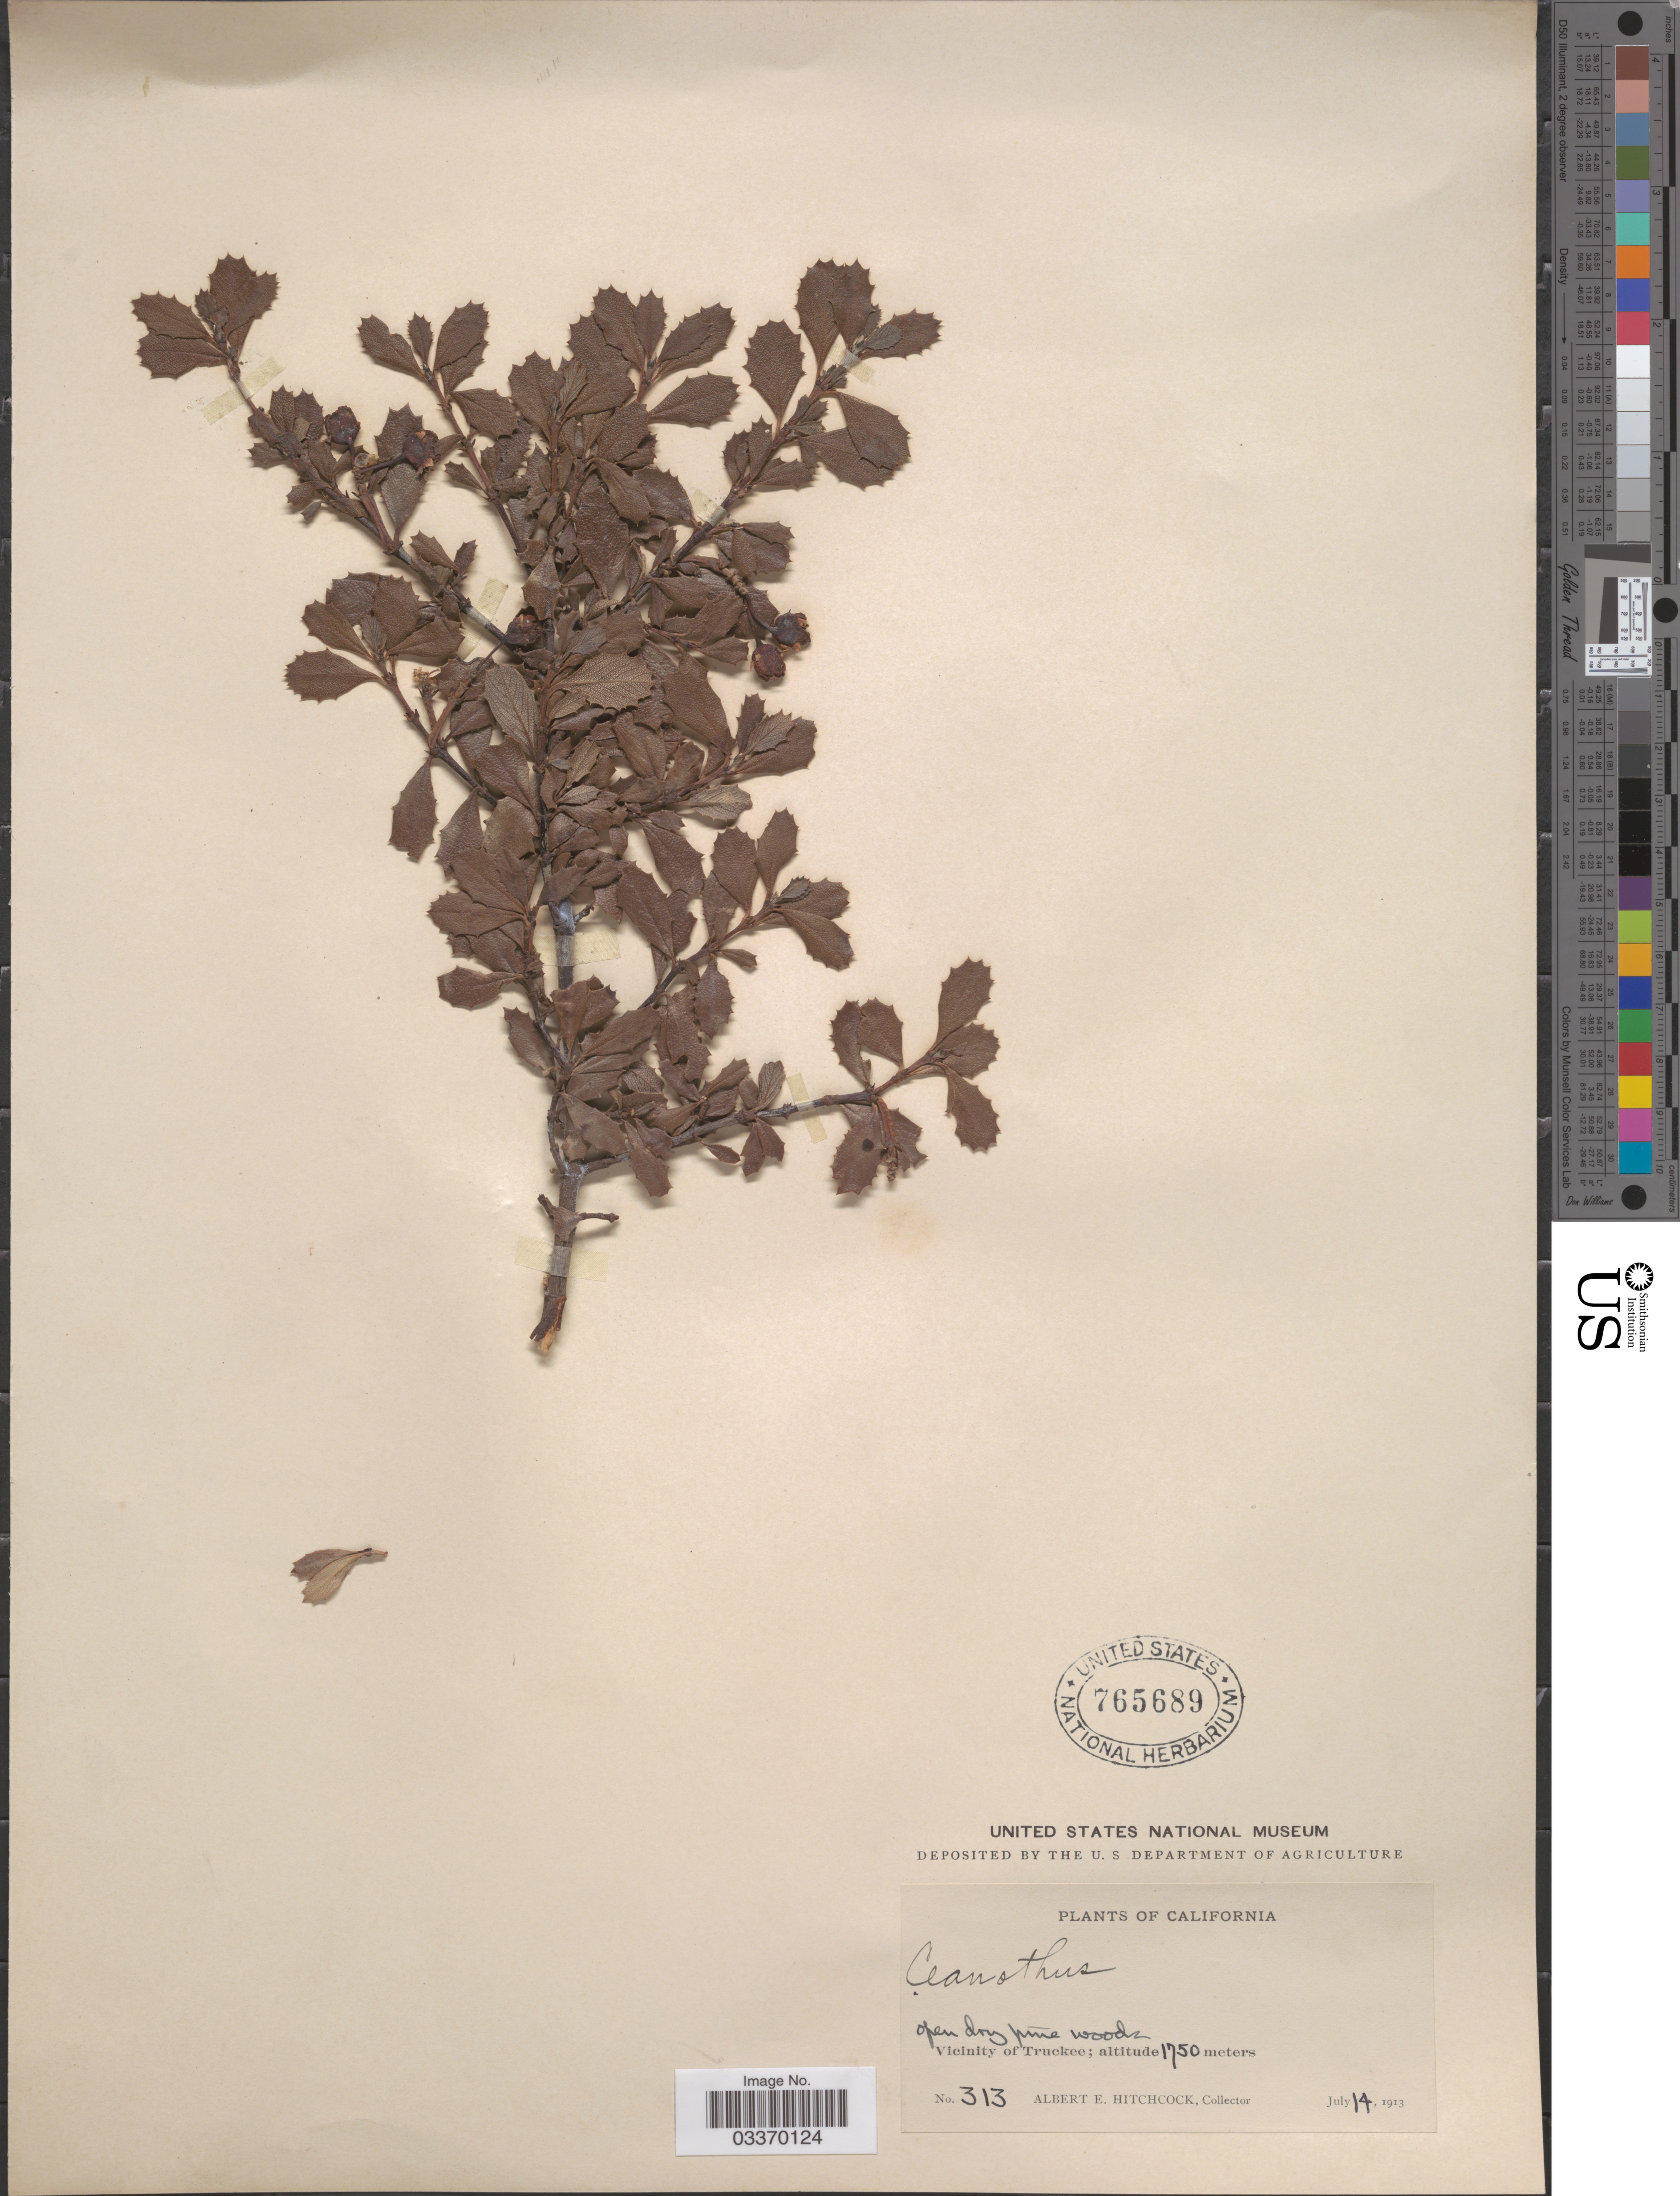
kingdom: Plantae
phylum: Tracheophyta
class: Magnoliopsida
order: Rosales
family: Rhamnaceae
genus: Ceanothus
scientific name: Ceanothus prostratus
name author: Benth.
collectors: A. Hitchcock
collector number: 313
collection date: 1913-07-14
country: United States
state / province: California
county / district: Nevada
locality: Vicinity of Truckee.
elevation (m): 1750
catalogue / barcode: US 765689